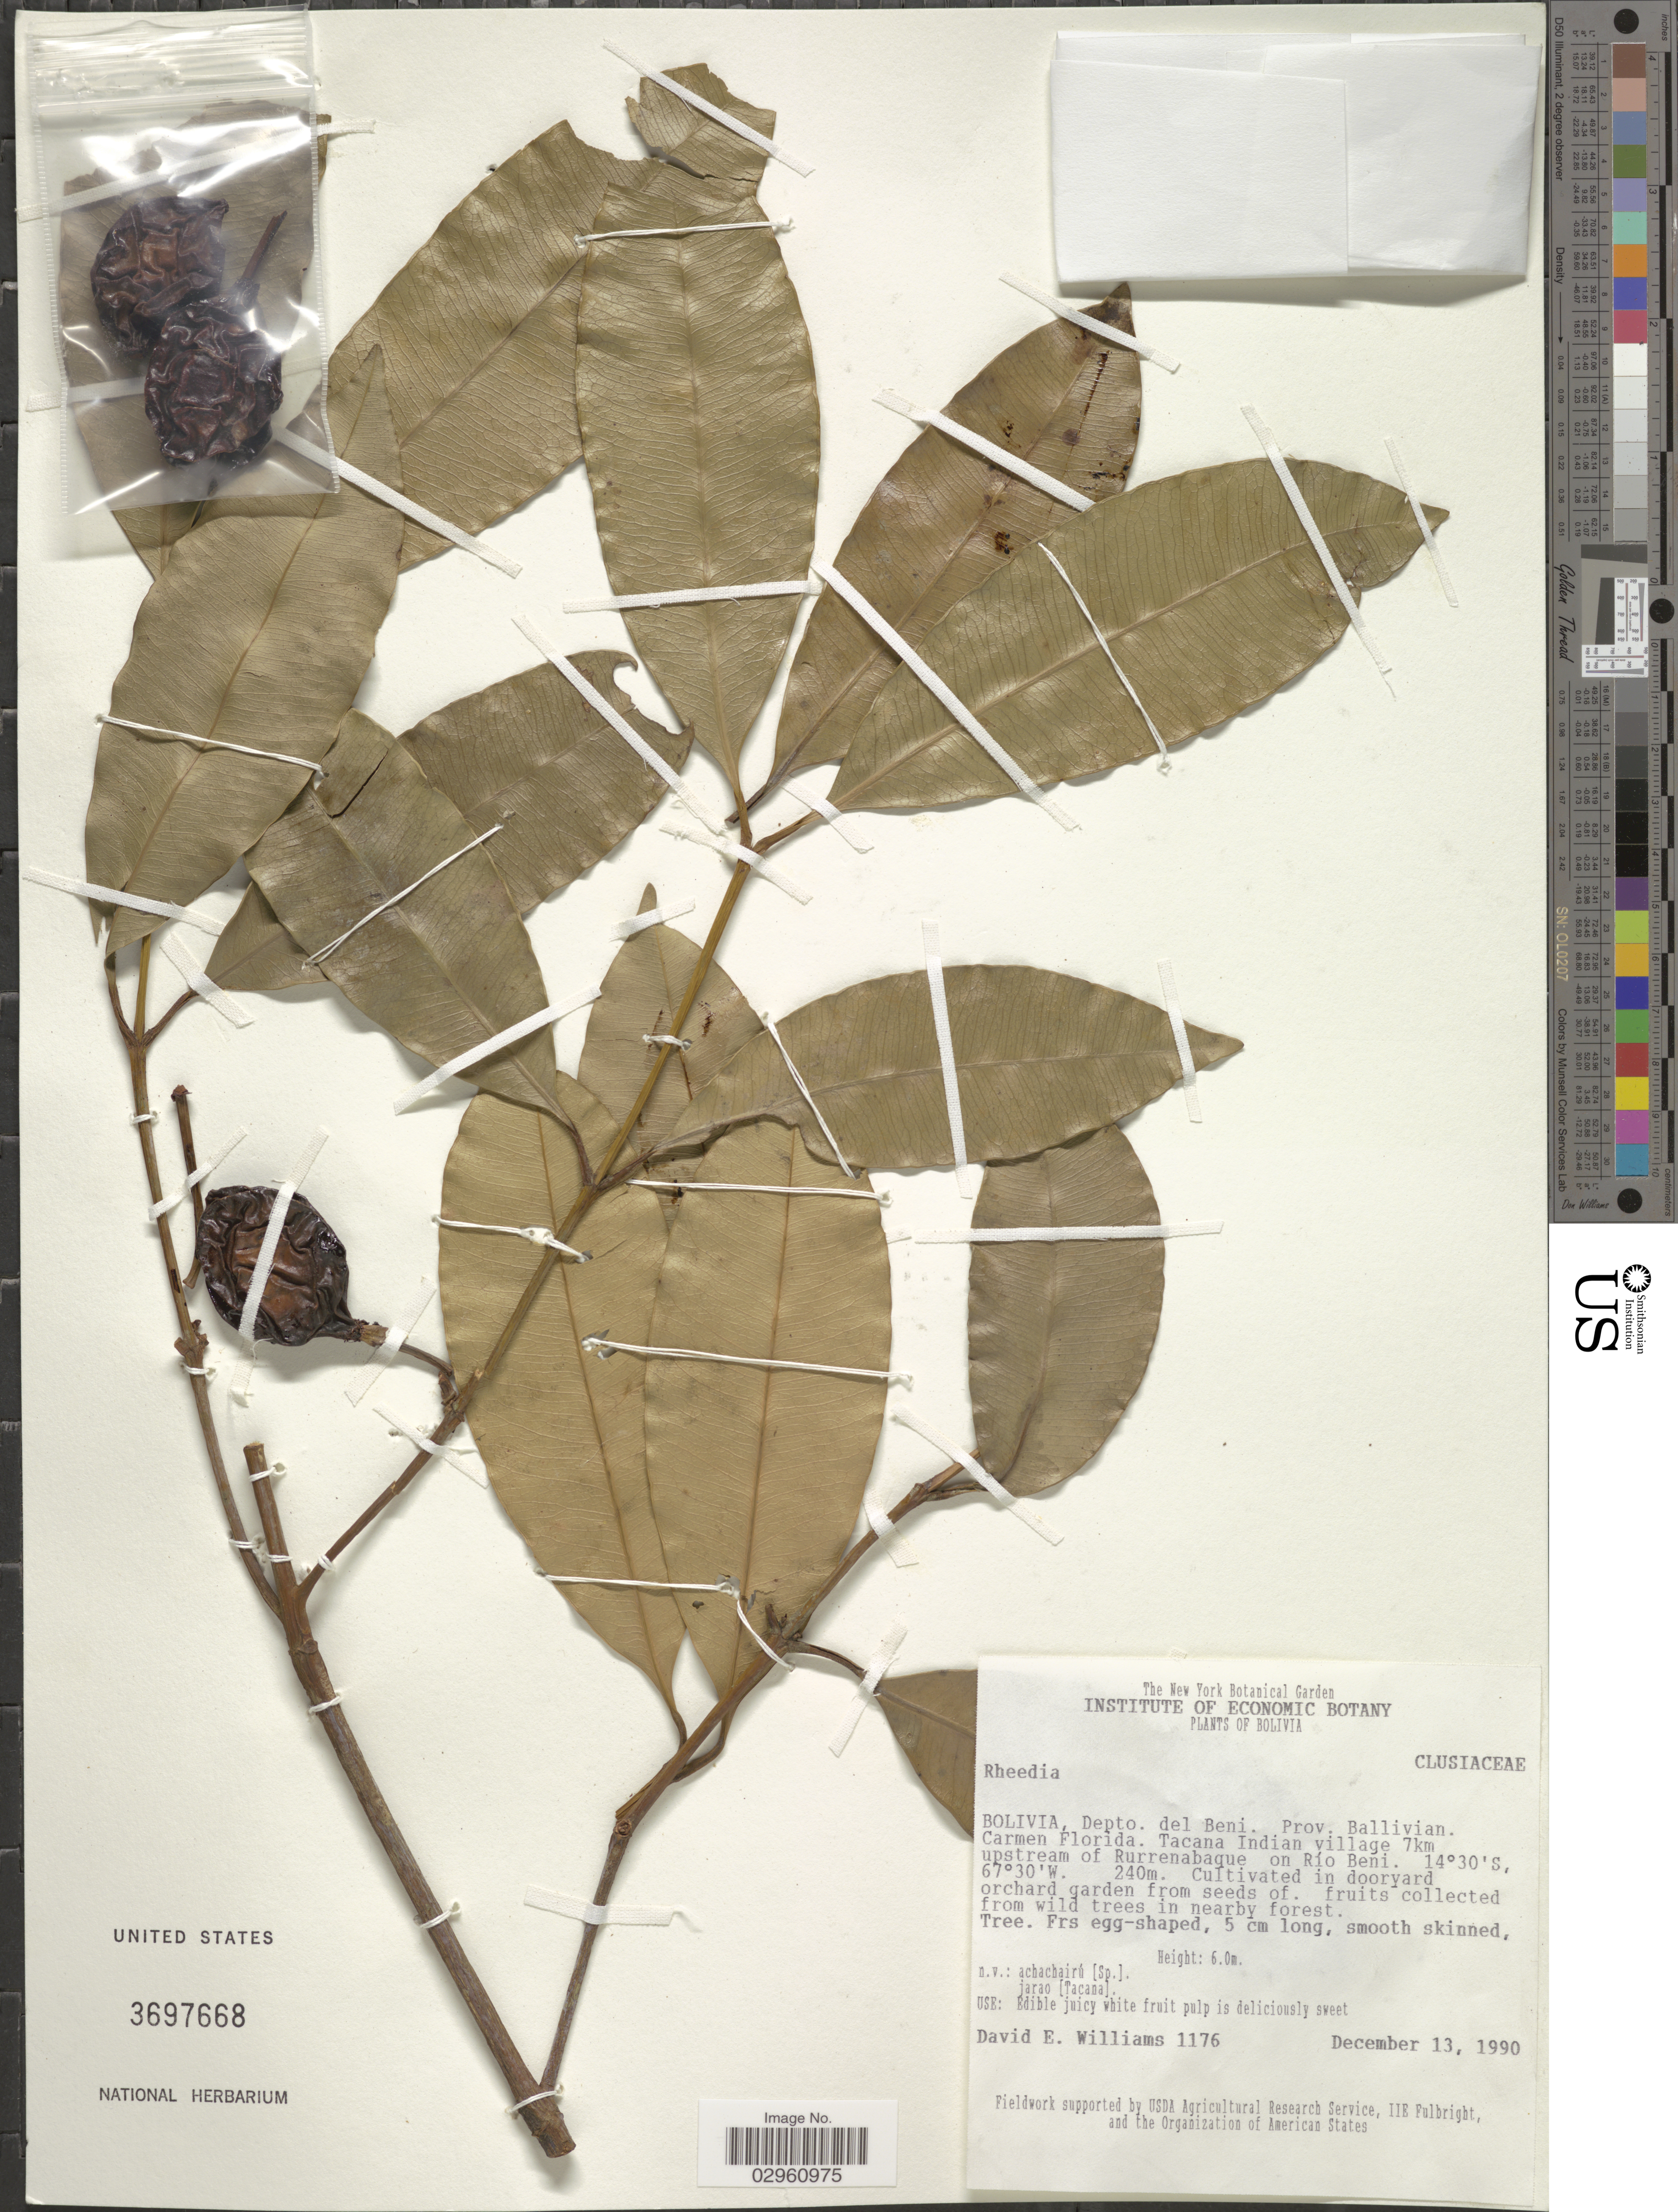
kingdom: Plantae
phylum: Tracheophyta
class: Magnoliopsida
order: Malpighiales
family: Clusiaceae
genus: Garcinia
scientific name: Garcinia gardneriana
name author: (Planch. & Triana) Zappi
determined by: Nee, M.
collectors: D. E. Williams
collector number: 1176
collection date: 1990-12-13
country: Bolivia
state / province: Beni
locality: Depto. del Beni. Prov. Ballivian. Carmen Florida. Tacana Indian village 7km upstream of Rurrenabaque on Río Beni.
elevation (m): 240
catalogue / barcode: US 3697668